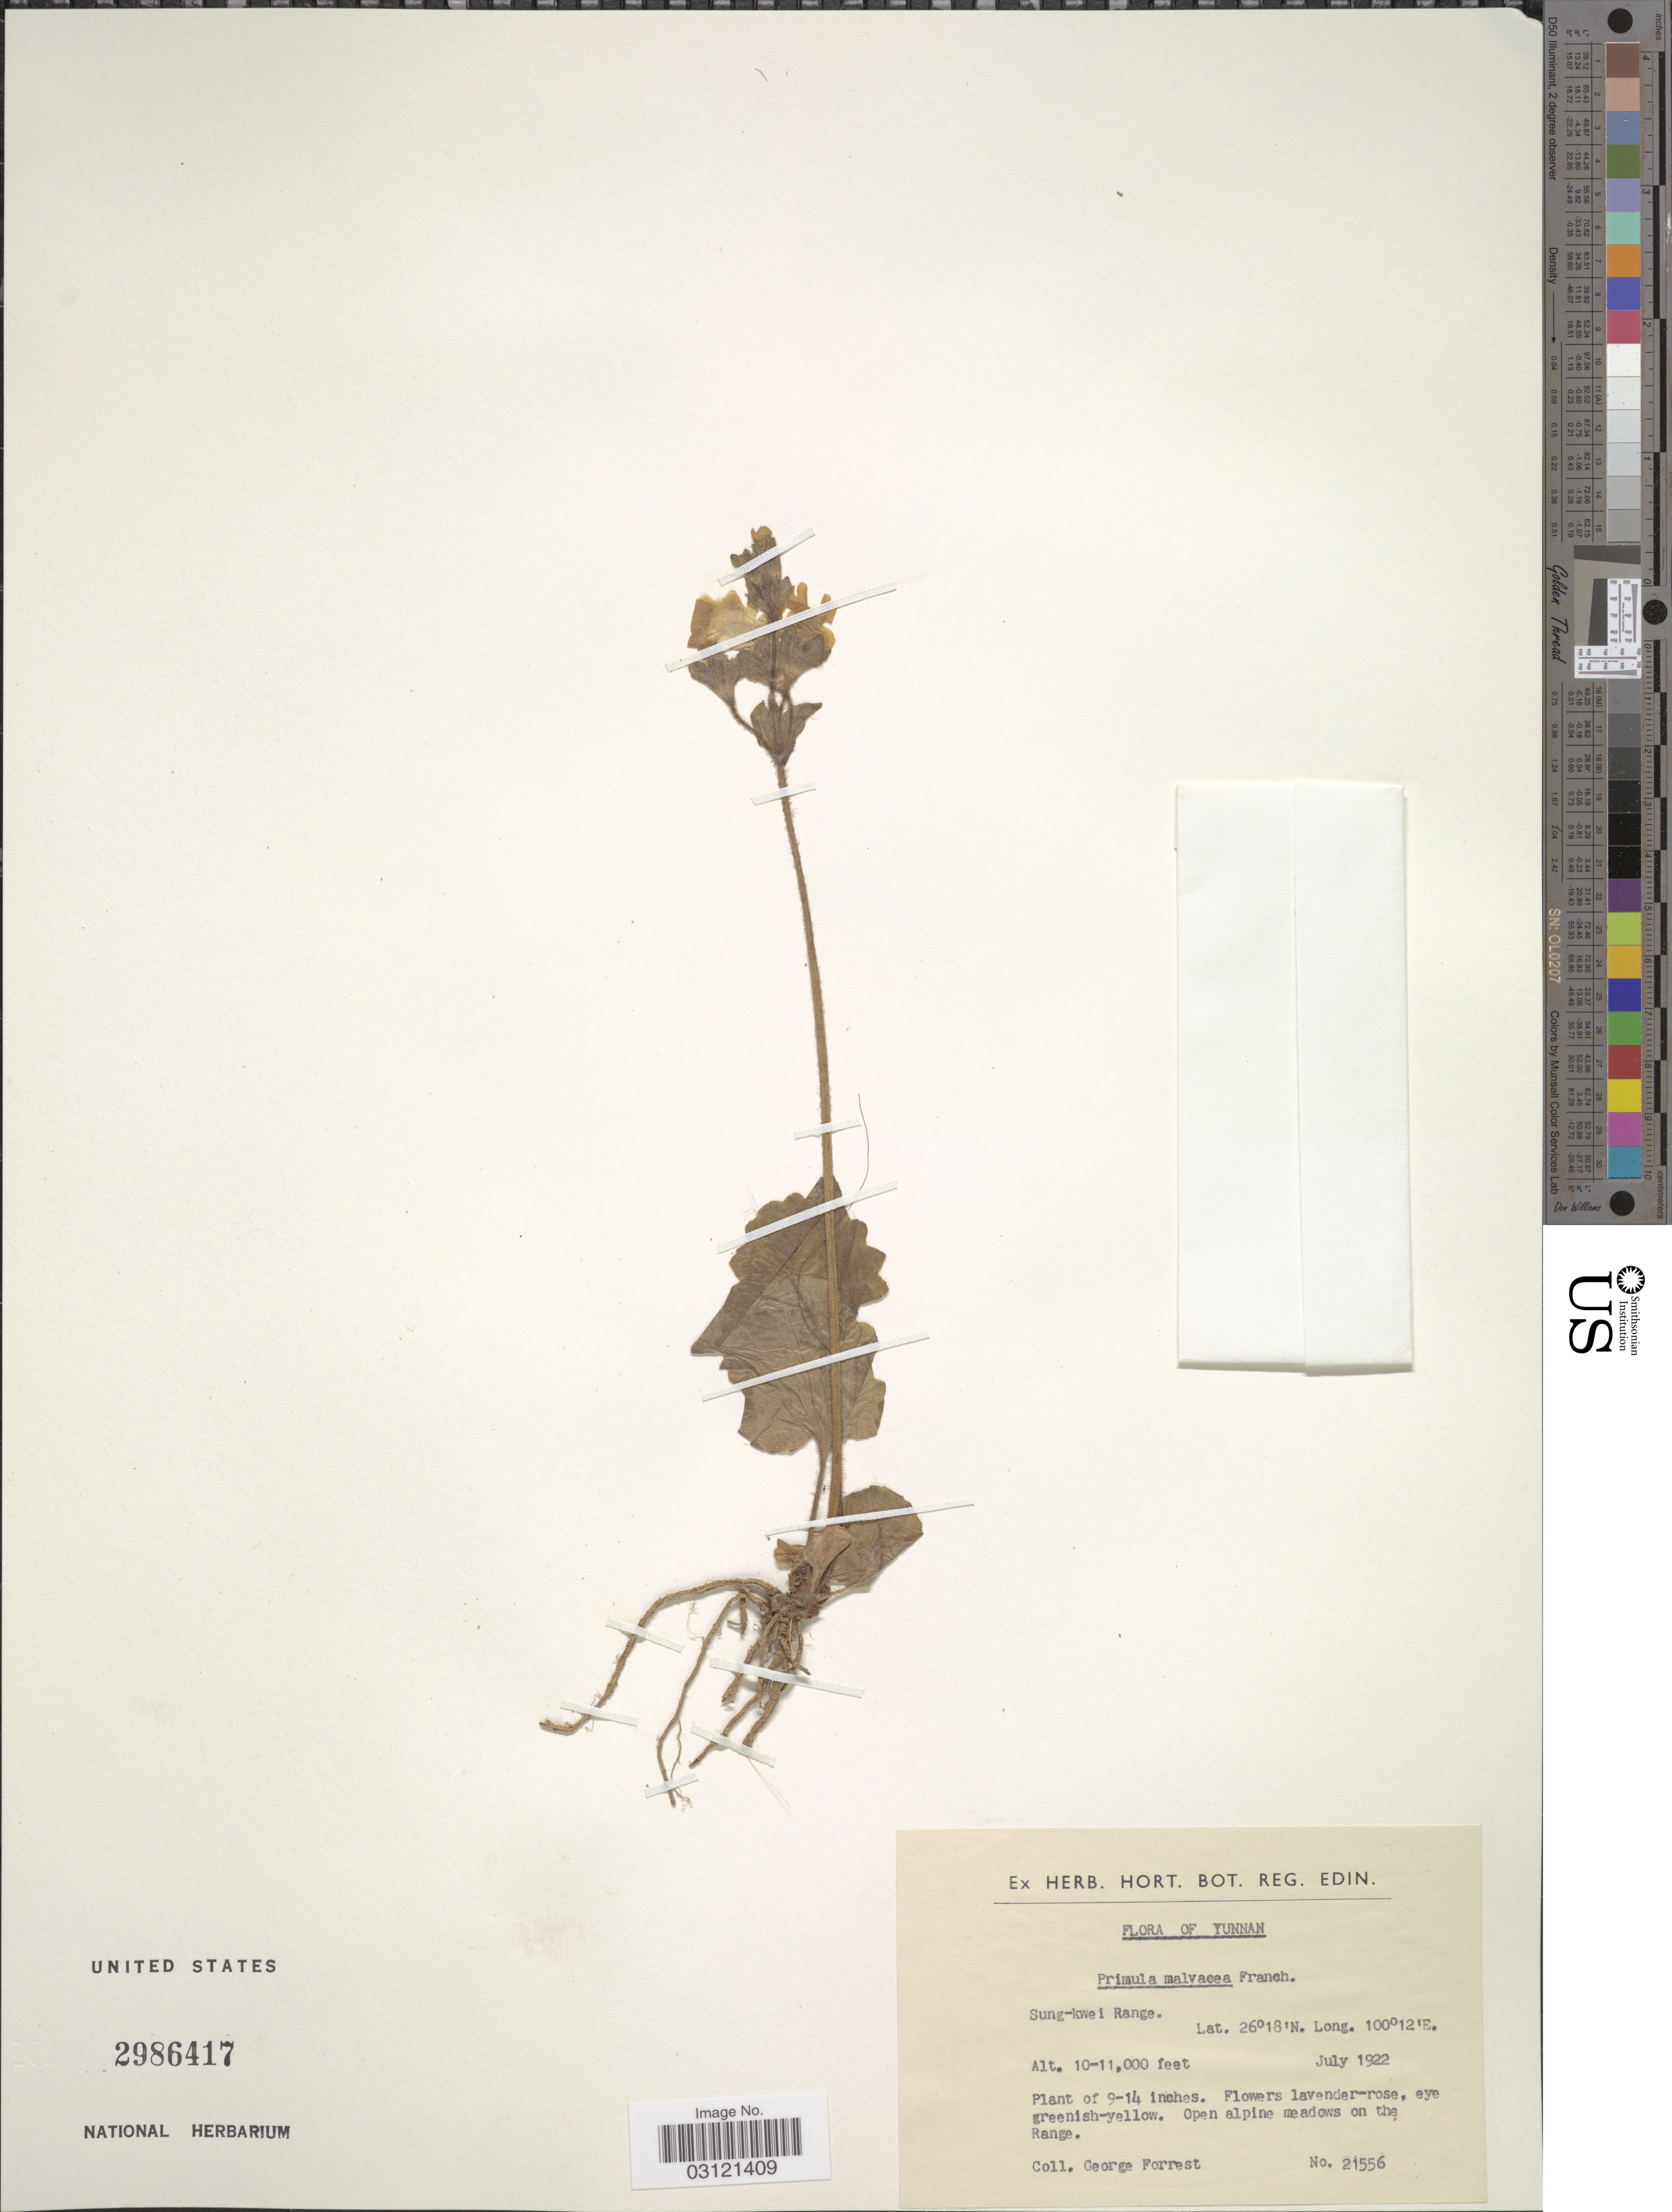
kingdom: Plantae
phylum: Tracheophyta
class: Magnoliopsida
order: Ericales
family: Primulaceae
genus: Primula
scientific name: Primula malvacea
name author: Franch.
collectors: G. Forrest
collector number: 21556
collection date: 1922-07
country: China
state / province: Yunnan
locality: Sung-kwei Range.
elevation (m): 3048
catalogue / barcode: US 2986417